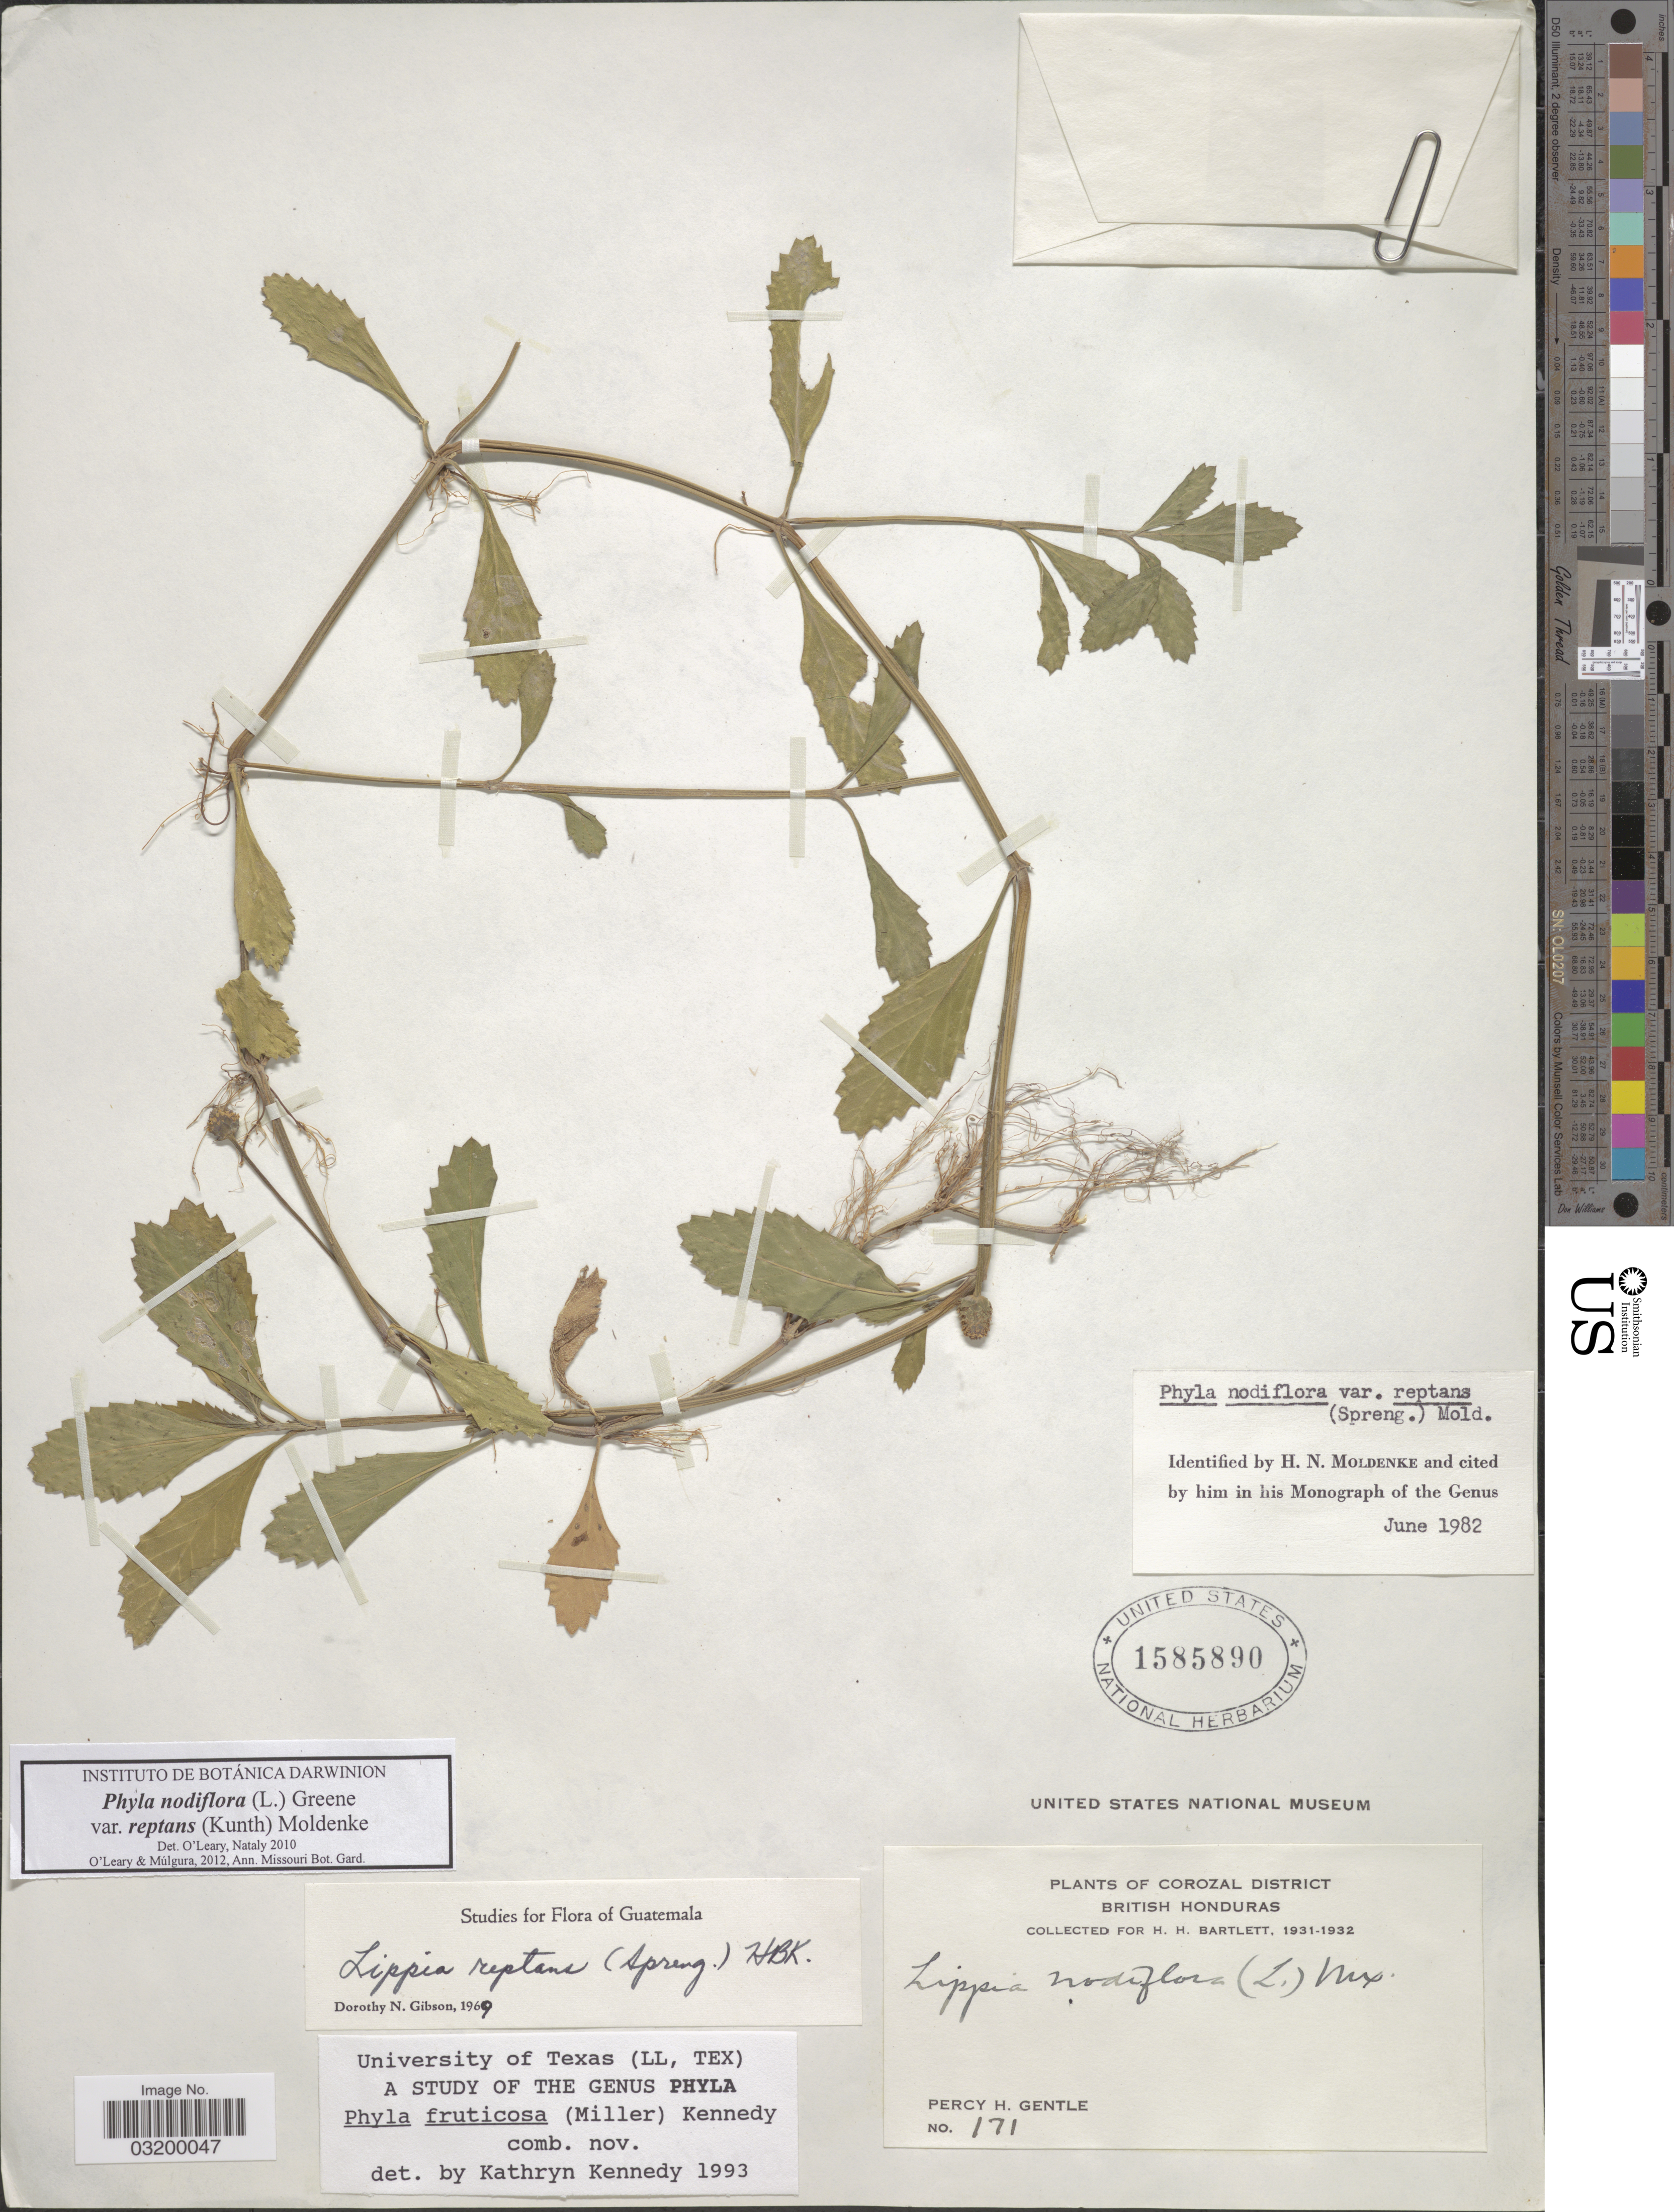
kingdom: Plantae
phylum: Tracheophyta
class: Magnoliopsida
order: Lamiales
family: Verbenaceae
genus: Phyla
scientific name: Phyla nodiflora var. reptans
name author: (Kunth) Moldenke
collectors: P. H. Gentle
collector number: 171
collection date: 1931/1932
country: Belize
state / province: Corozal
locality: Corozal District. British Honduras.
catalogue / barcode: US 1585890